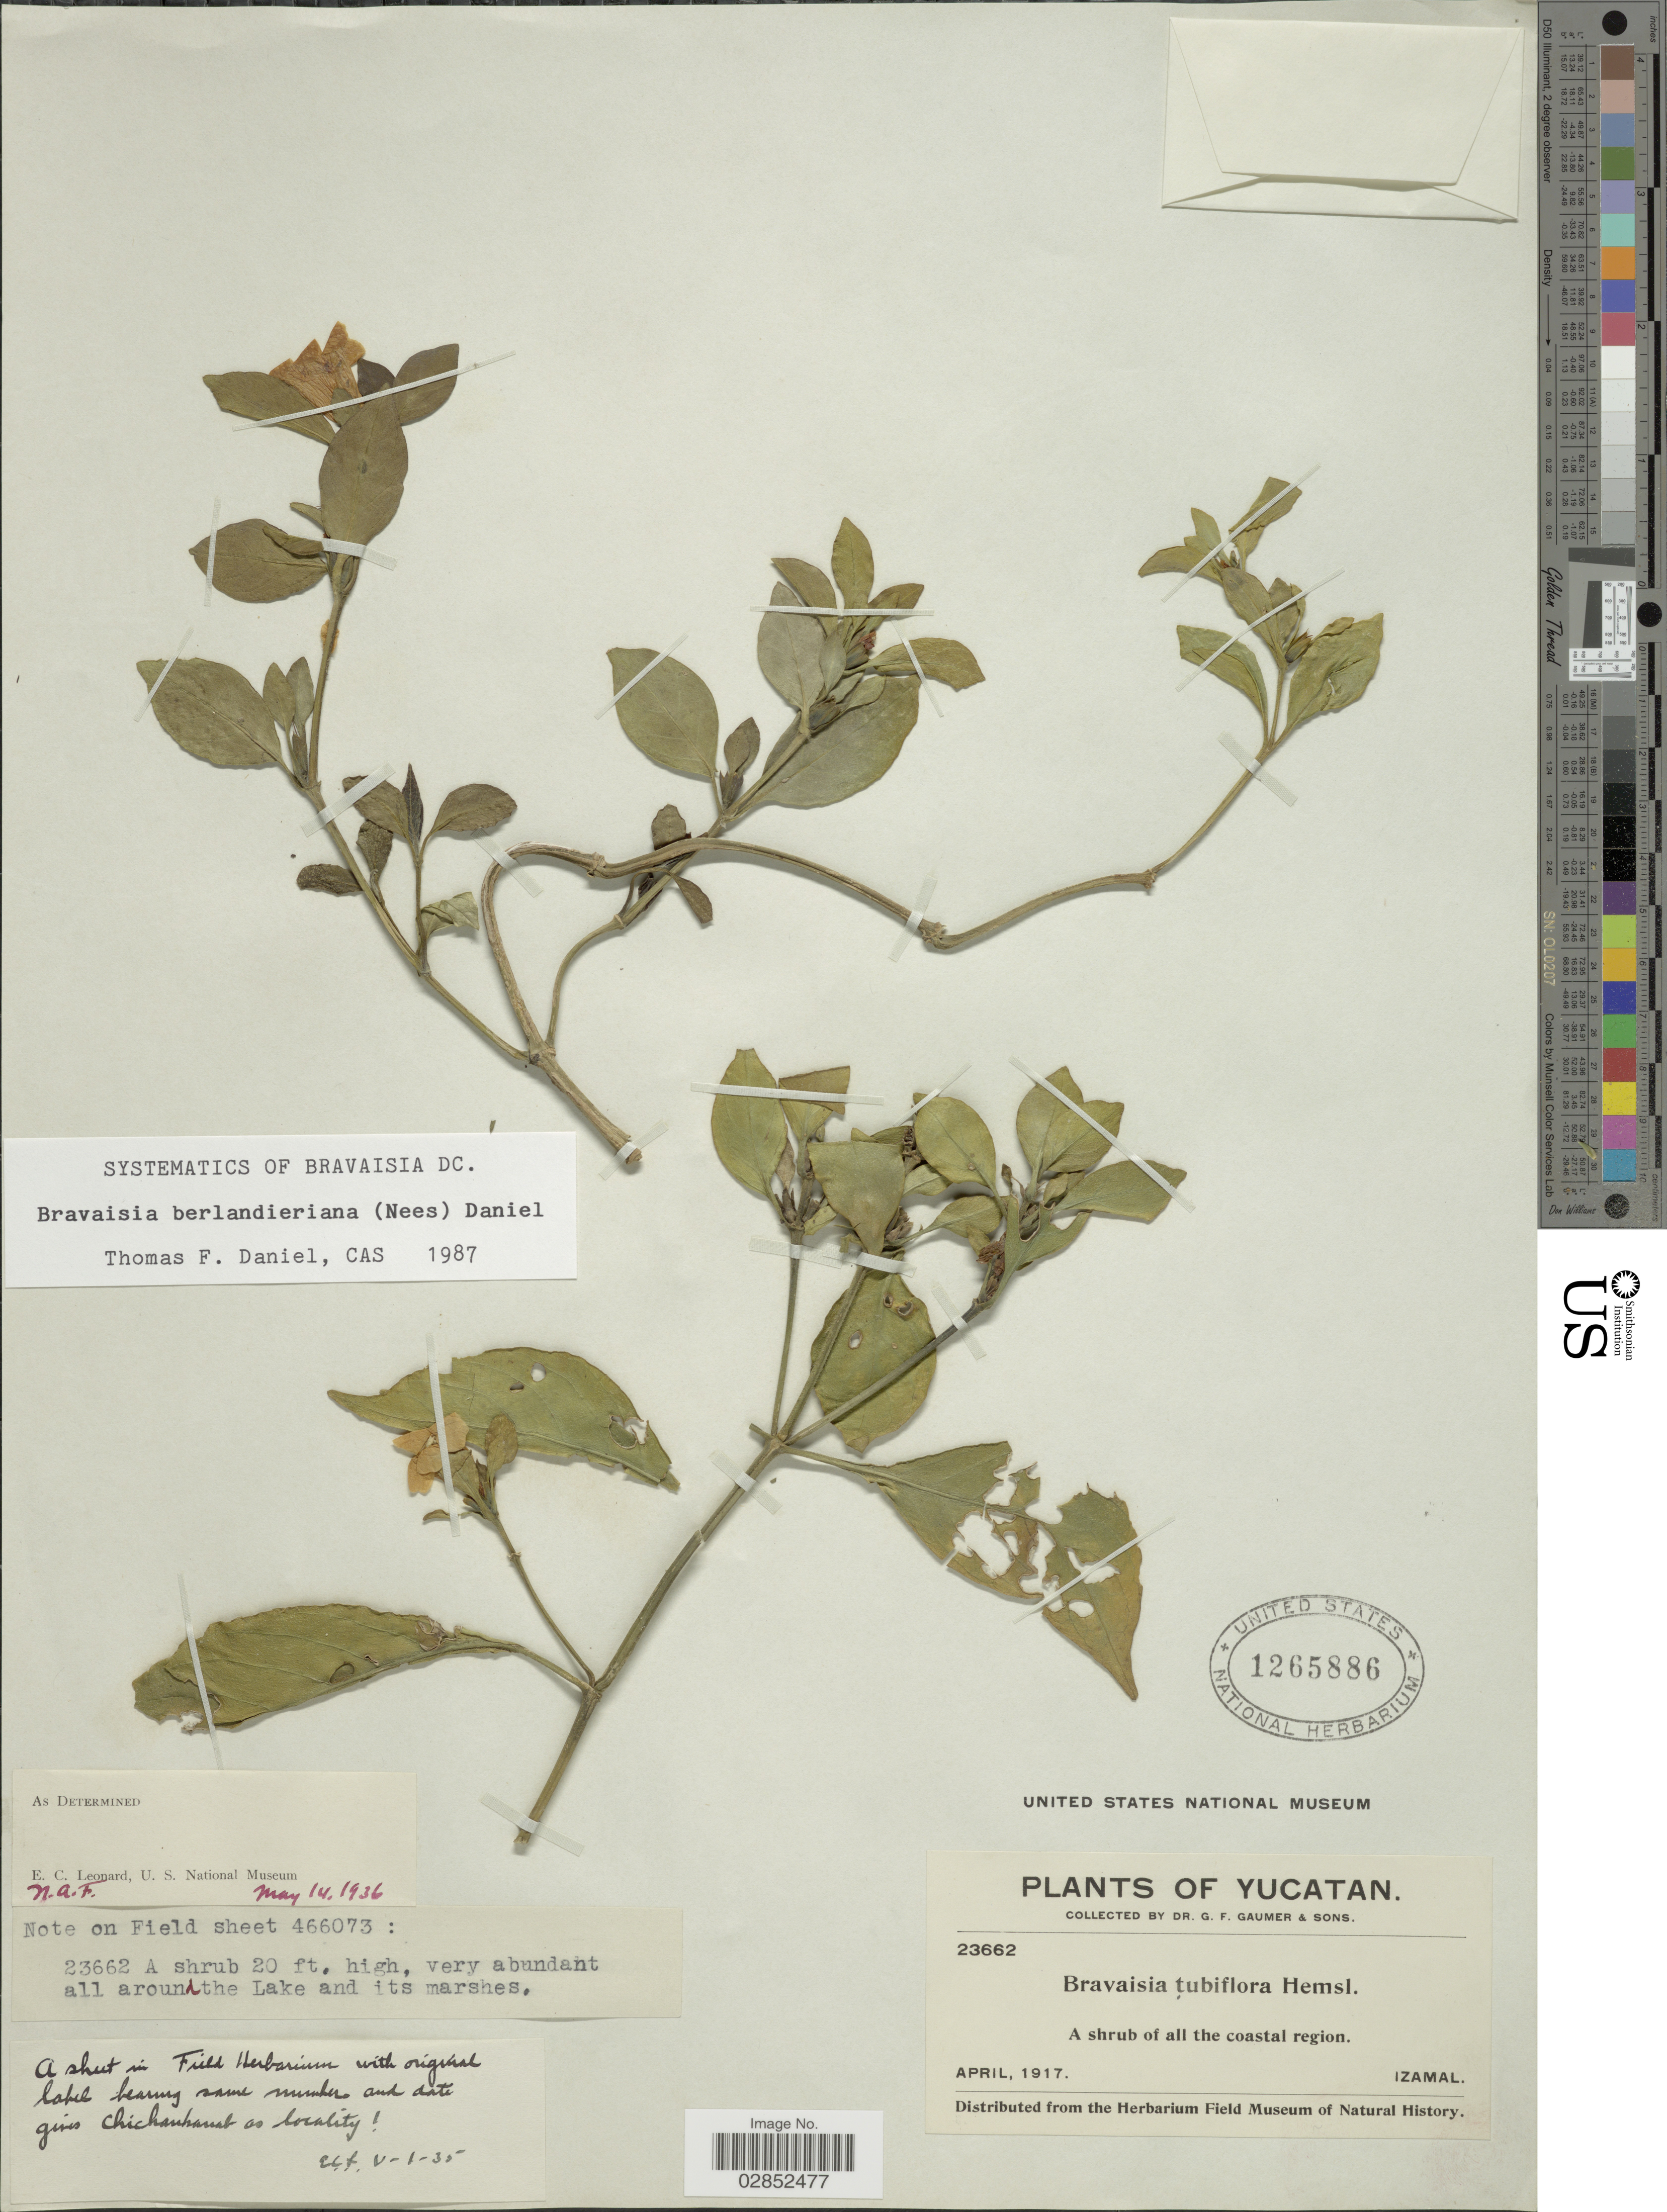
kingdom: Plantae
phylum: Tracheophyta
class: Magnoliopsida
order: Lamiales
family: Acanthaceae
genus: Bravaisia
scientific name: Bravaisia berlandieriana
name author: (Nees) T.F. Daniel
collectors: G. F. Gaumer & et al.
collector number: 23662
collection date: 1917-04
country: Mexico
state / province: Yucatán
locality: A shrub of all the coastal region, Izamal.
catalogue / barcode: US 1265886